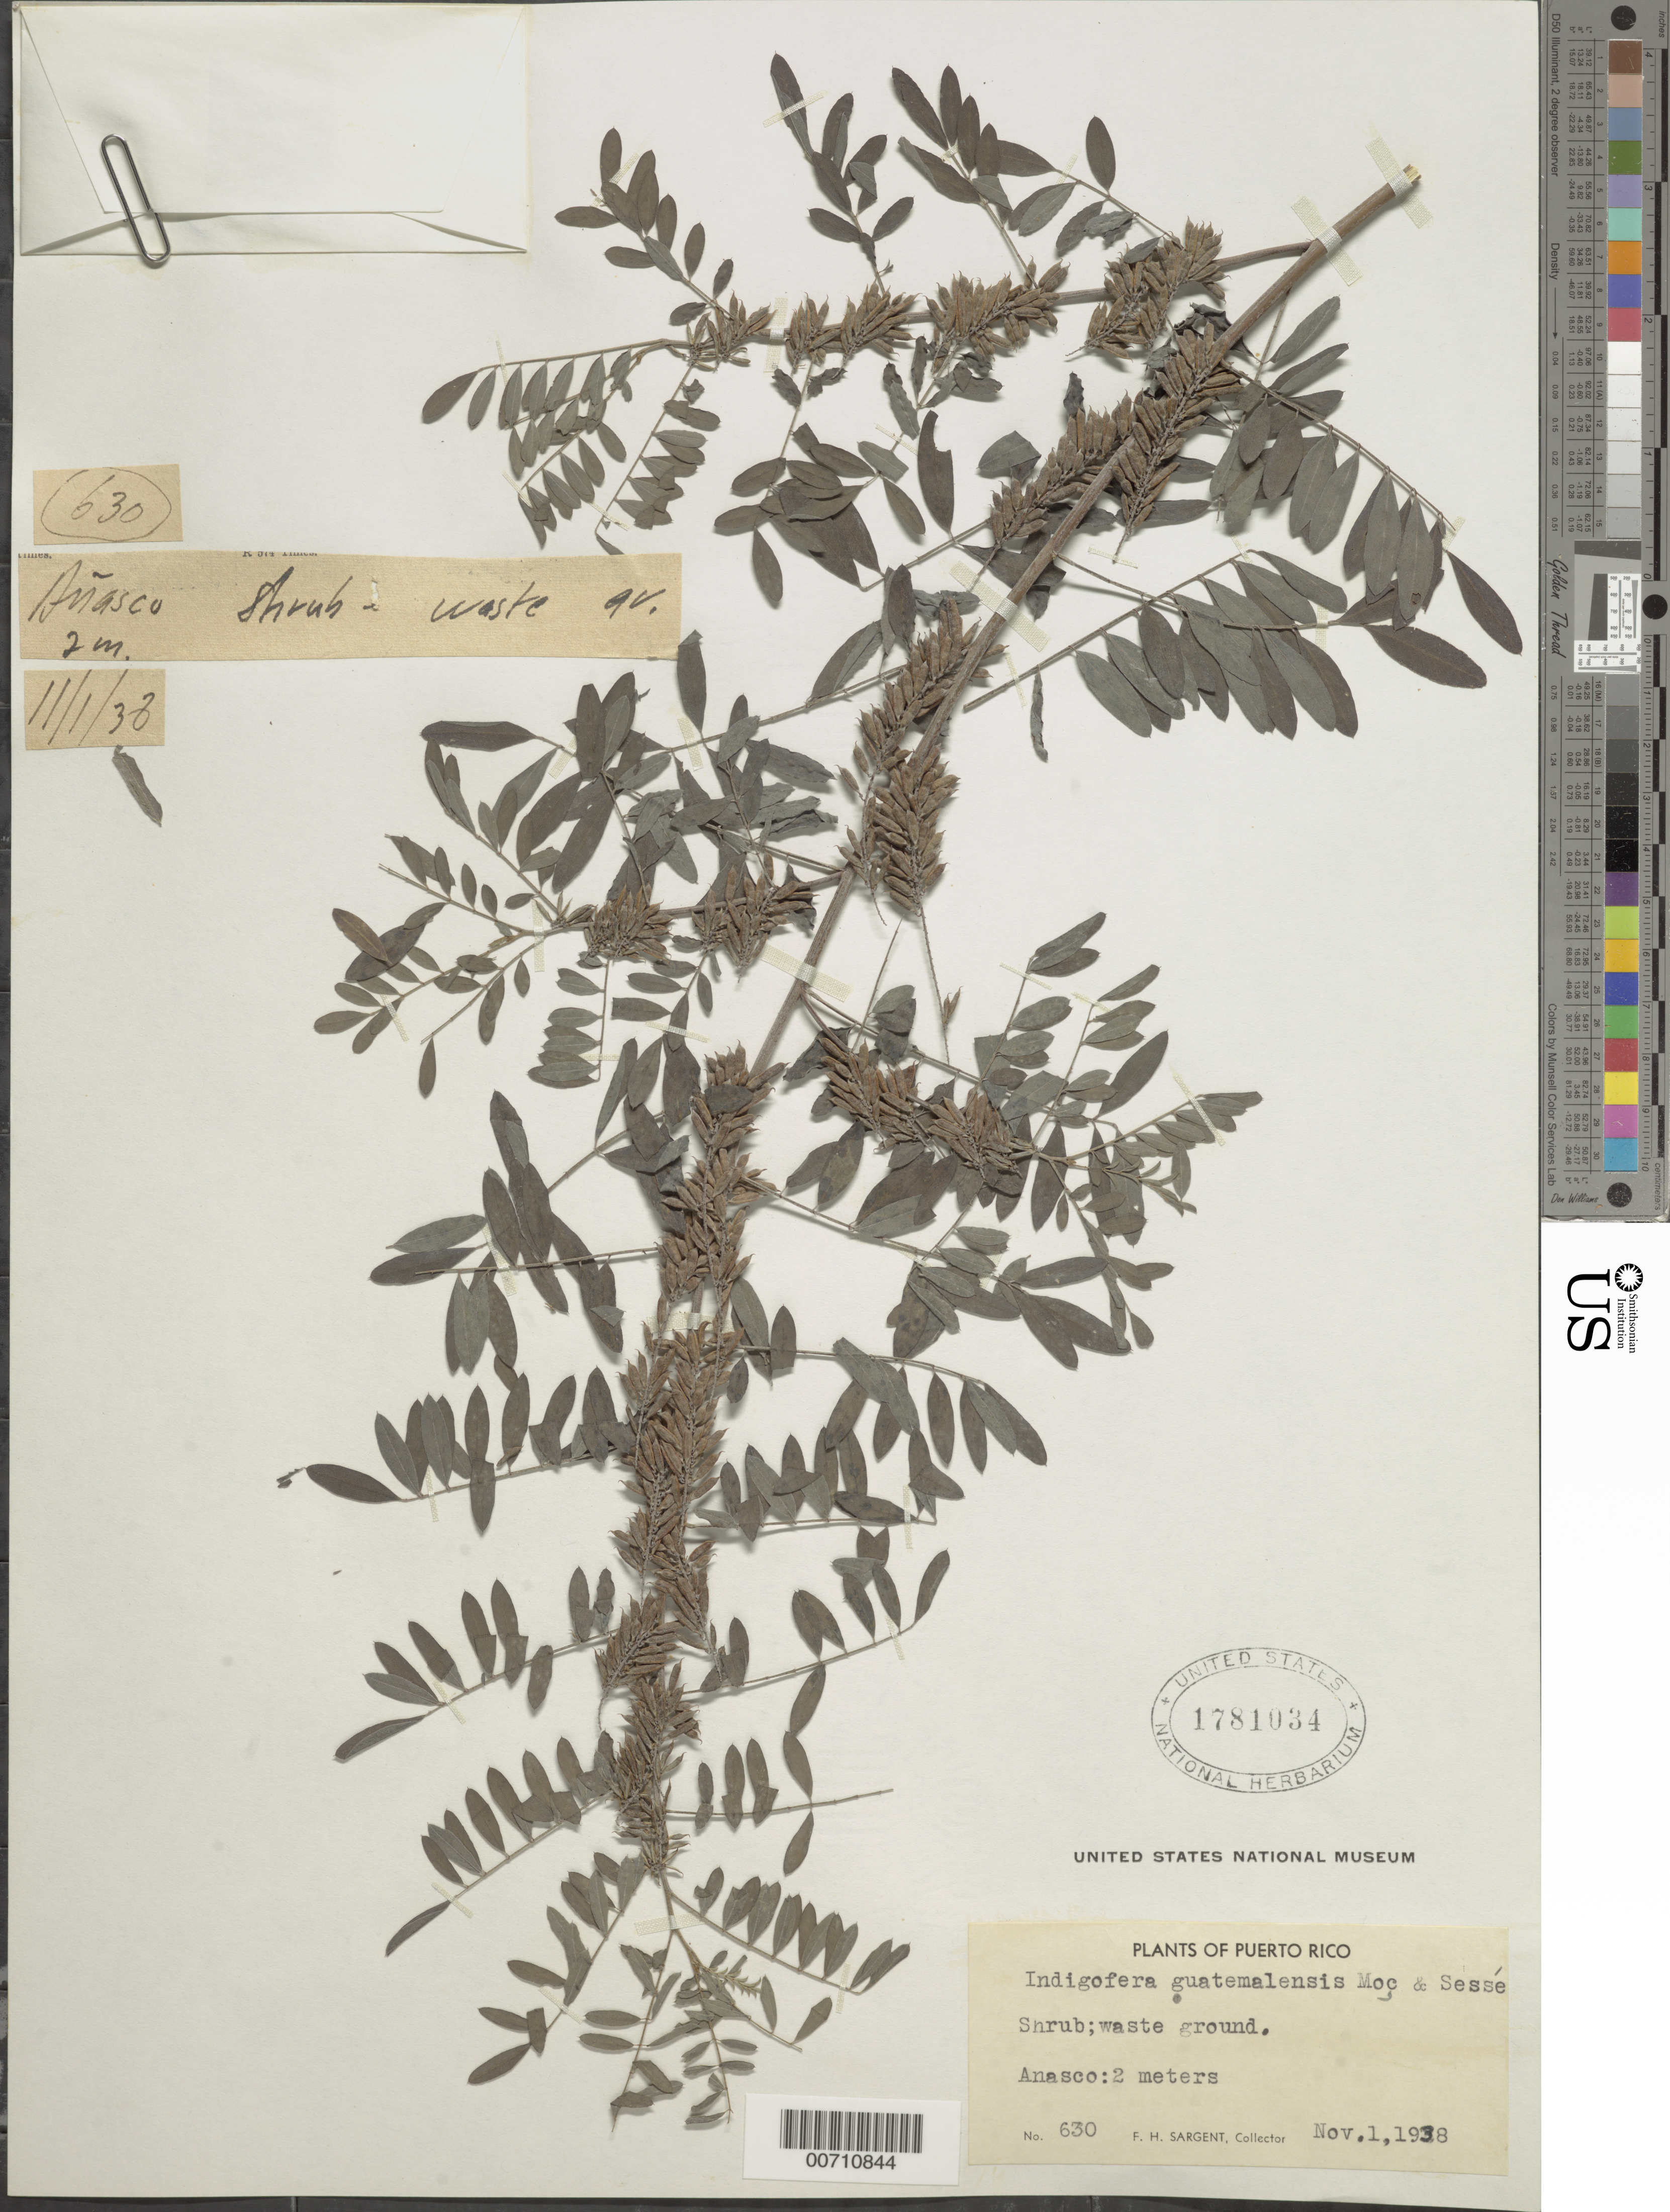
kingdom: Plantae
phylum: Tracheophyta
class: Magnoliopsida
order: Fabales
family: Fabaceae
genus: Indigofera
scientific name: Indigofera guatemalensis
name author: Moc. et al. ex Backer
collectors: F. H. Sargent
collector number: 630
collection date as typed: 01 Nov 1938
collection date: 1938-11-01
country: Puerto Rico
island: Greater Antilles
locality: Anasco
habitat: Waste ground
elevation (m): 2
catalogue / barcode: US 1781034